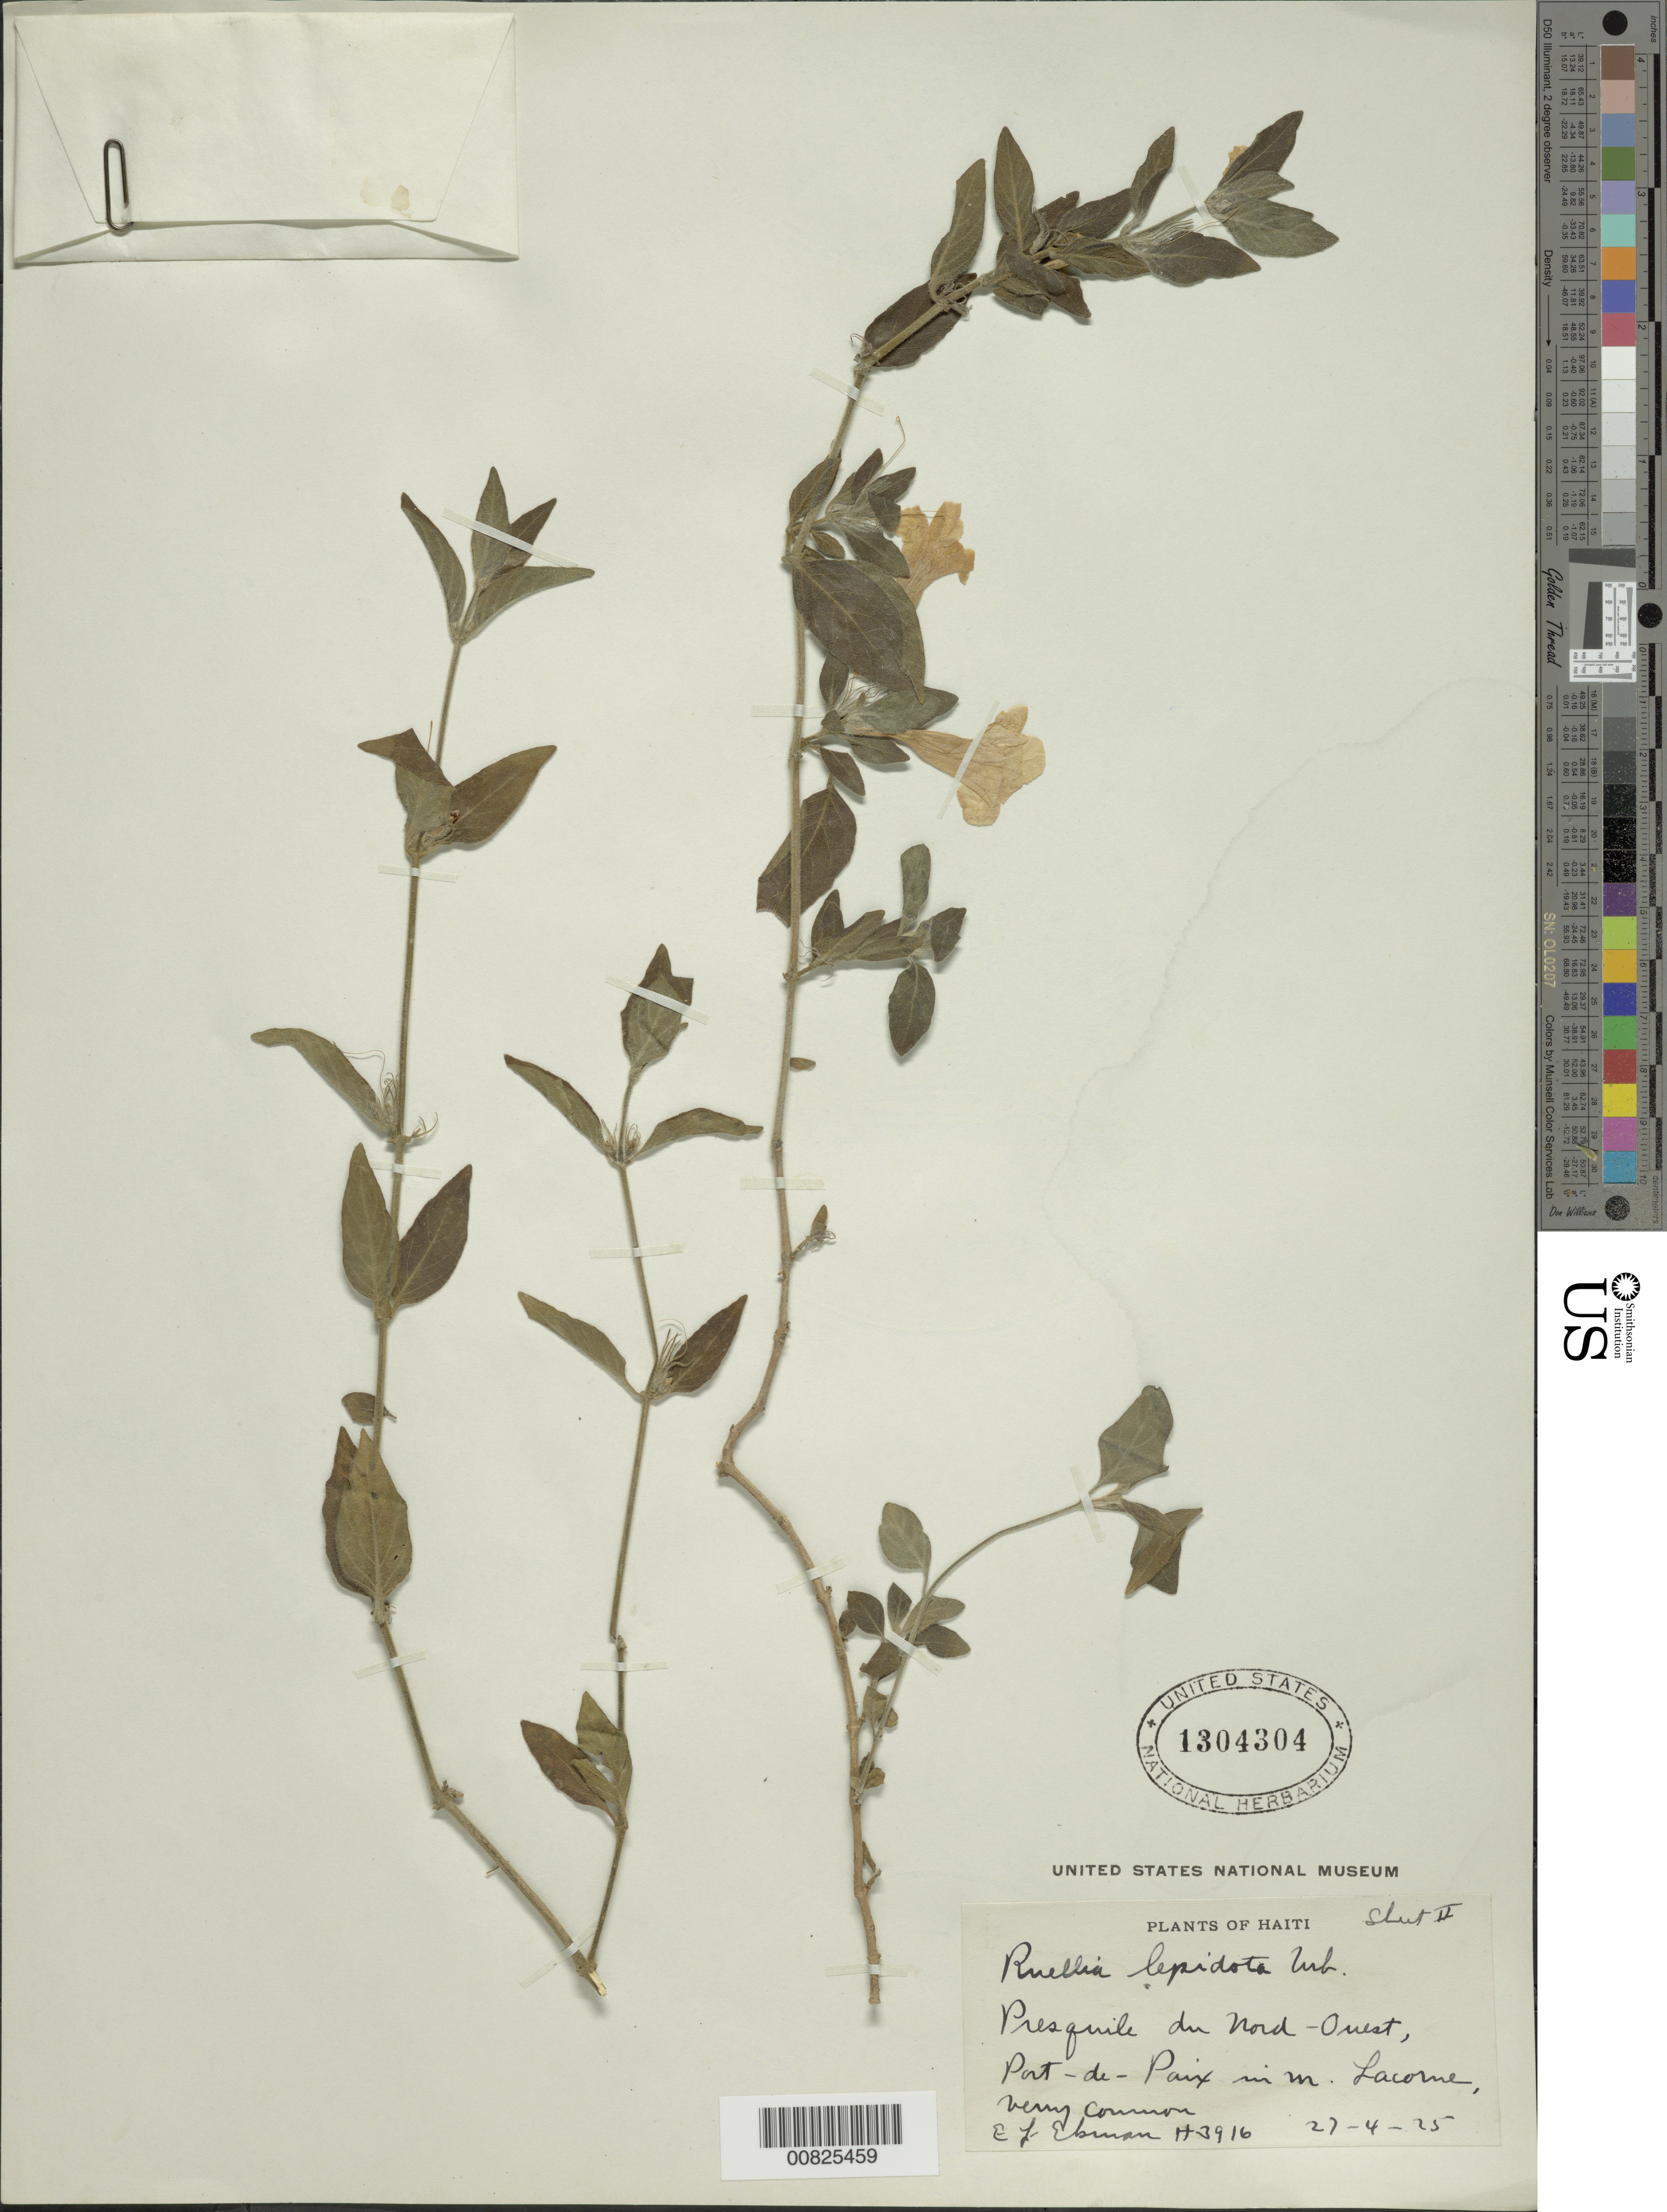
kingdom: Plantae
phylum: Tracheophyta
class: Magnoliopsida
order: Lamiales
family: Acanthaceae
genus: Ruellia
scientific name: Ruellia geminiflora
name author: Kunth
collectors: E. L. Ekman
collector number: H 3916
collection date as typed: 27 Apr 1925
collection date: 1925-04-27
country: Haiti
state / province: Nord-Ouest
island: Hispaniola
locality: Port de Paix, in M. Lacorme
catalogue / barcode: US 1304304